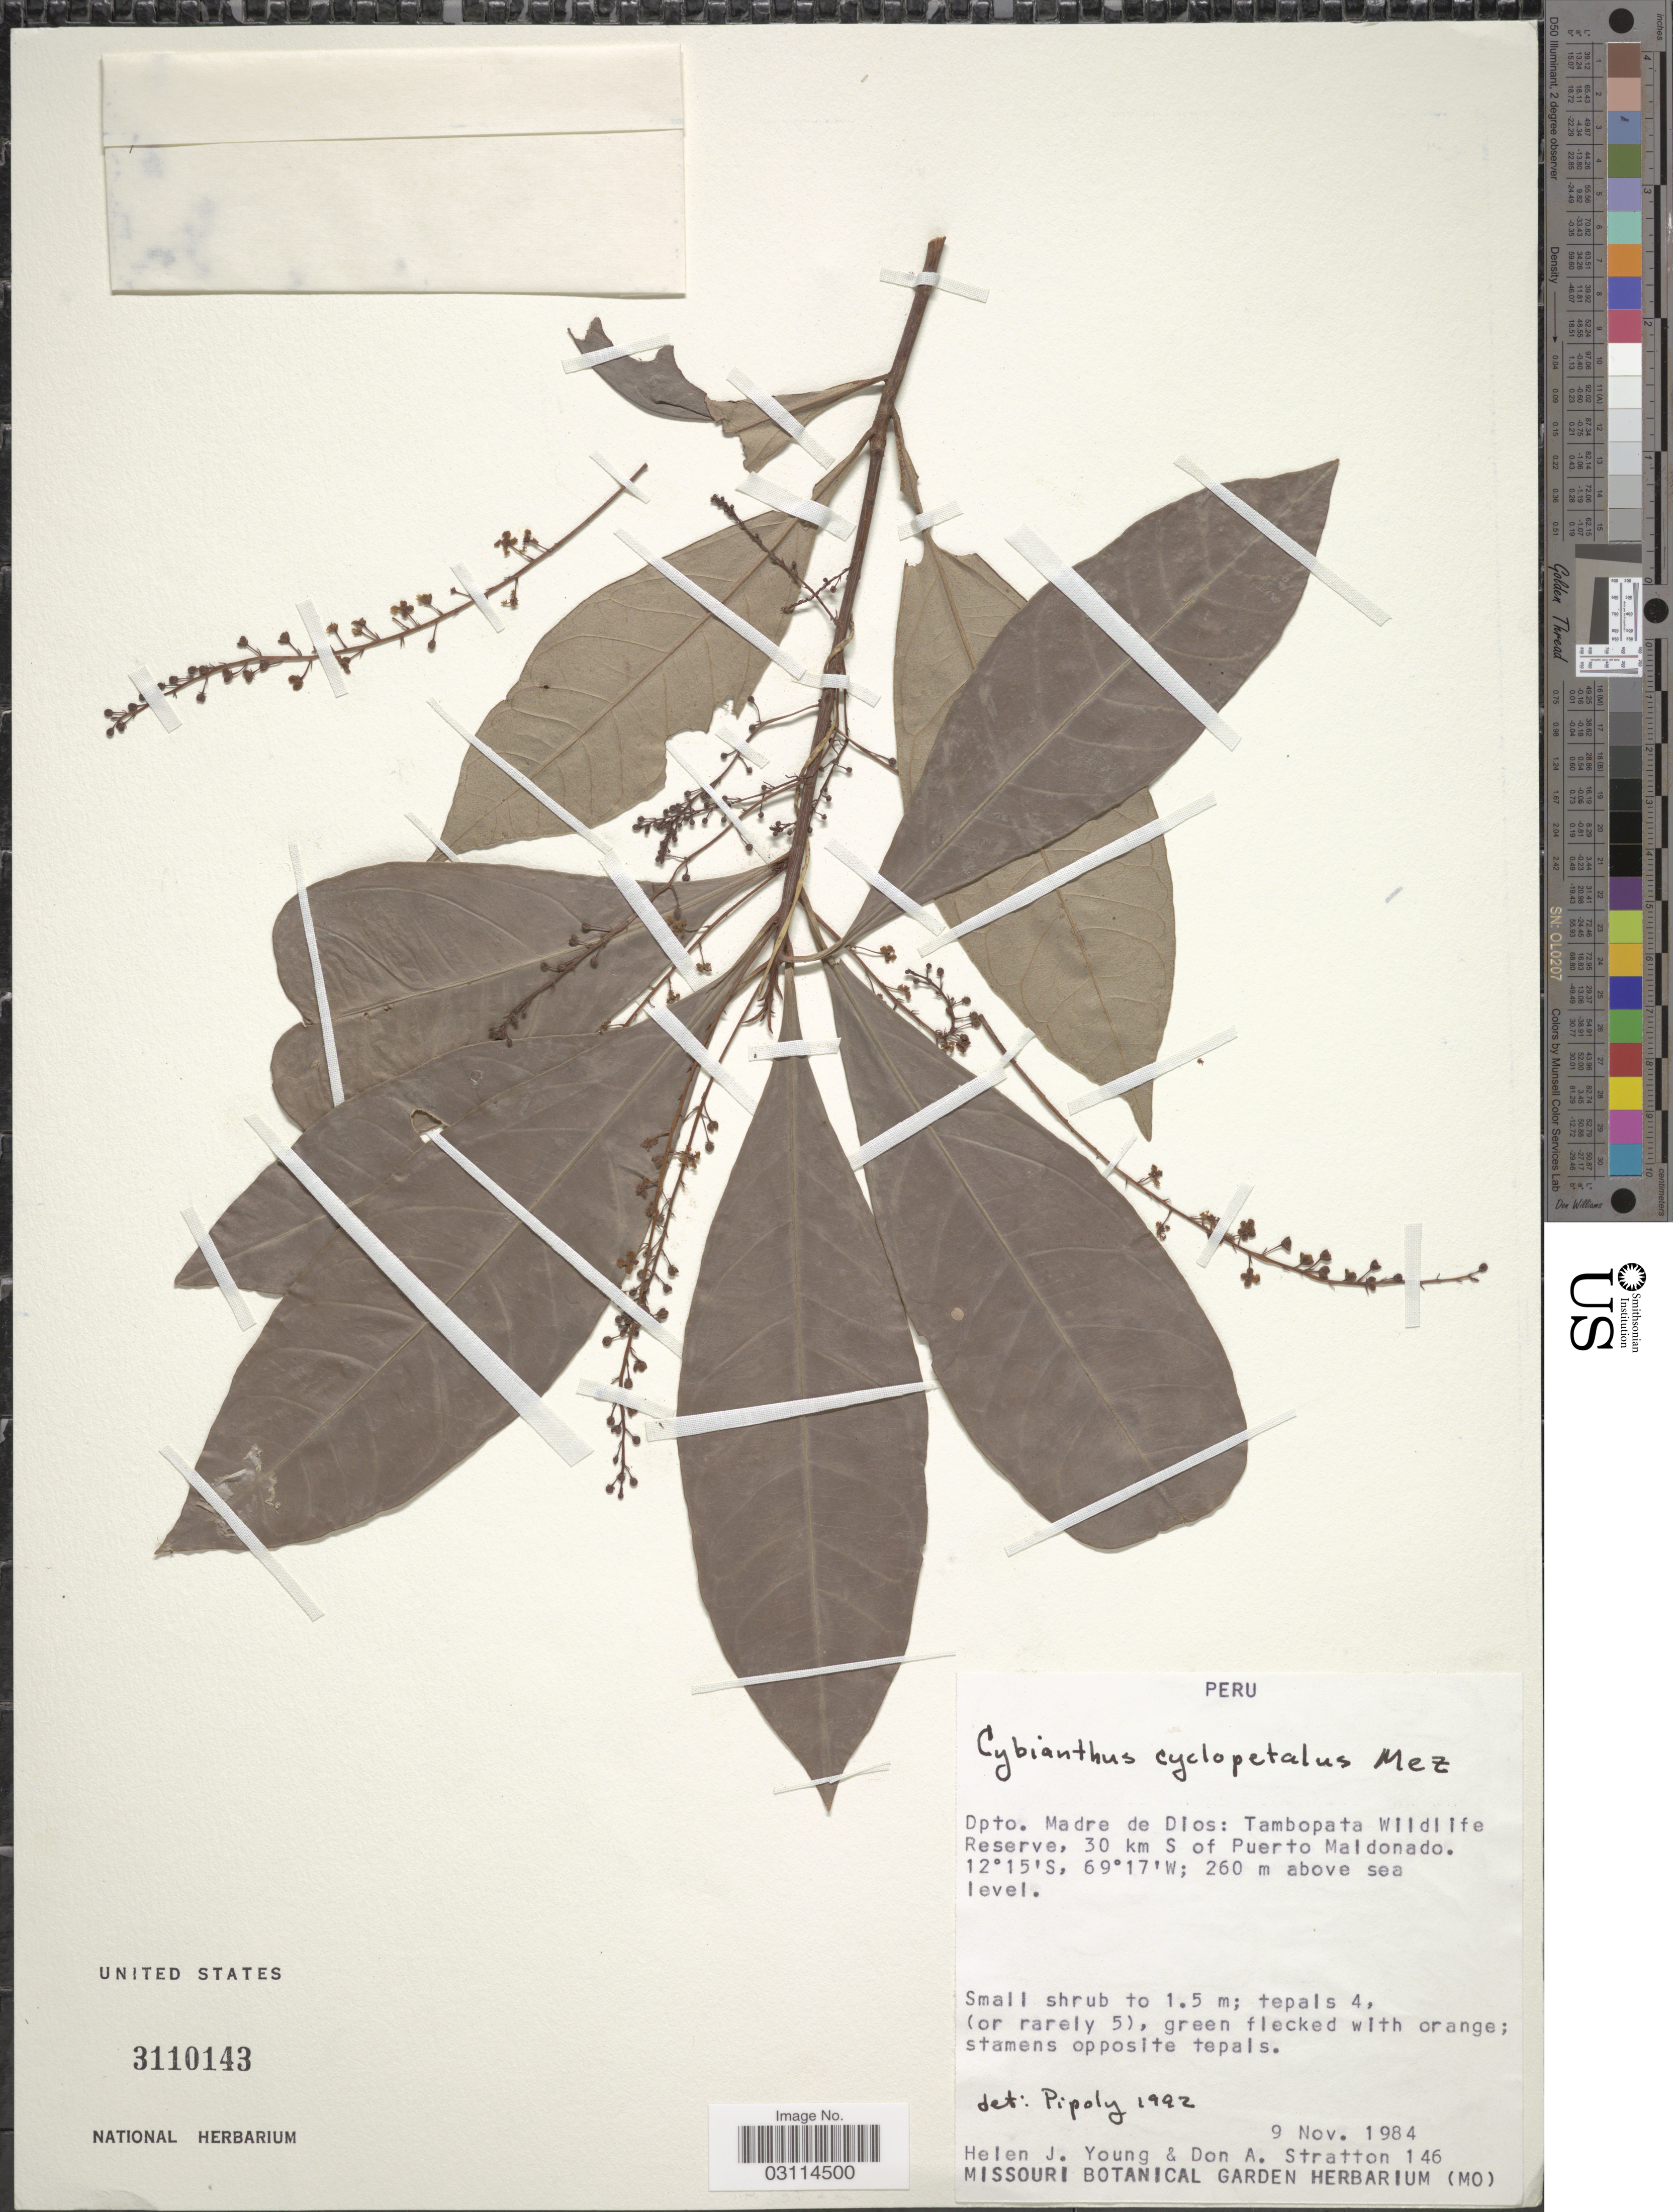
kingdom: Plantae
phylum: Tracheophyta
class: Magnoliopsida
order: Ericales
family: Primulaceae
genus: Cybianthus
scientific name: Cybianthus cyclopetalus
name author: Mez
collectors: H. Young & D. Stratton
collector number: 146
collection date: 1984-11-09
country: Peru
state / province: Madre de Dios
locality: Dpto. Madre de Dios: Tambopata Wildlife Reserve, 30 km S of Puerto Maldonado.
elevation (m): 260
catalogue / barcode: US 3110143